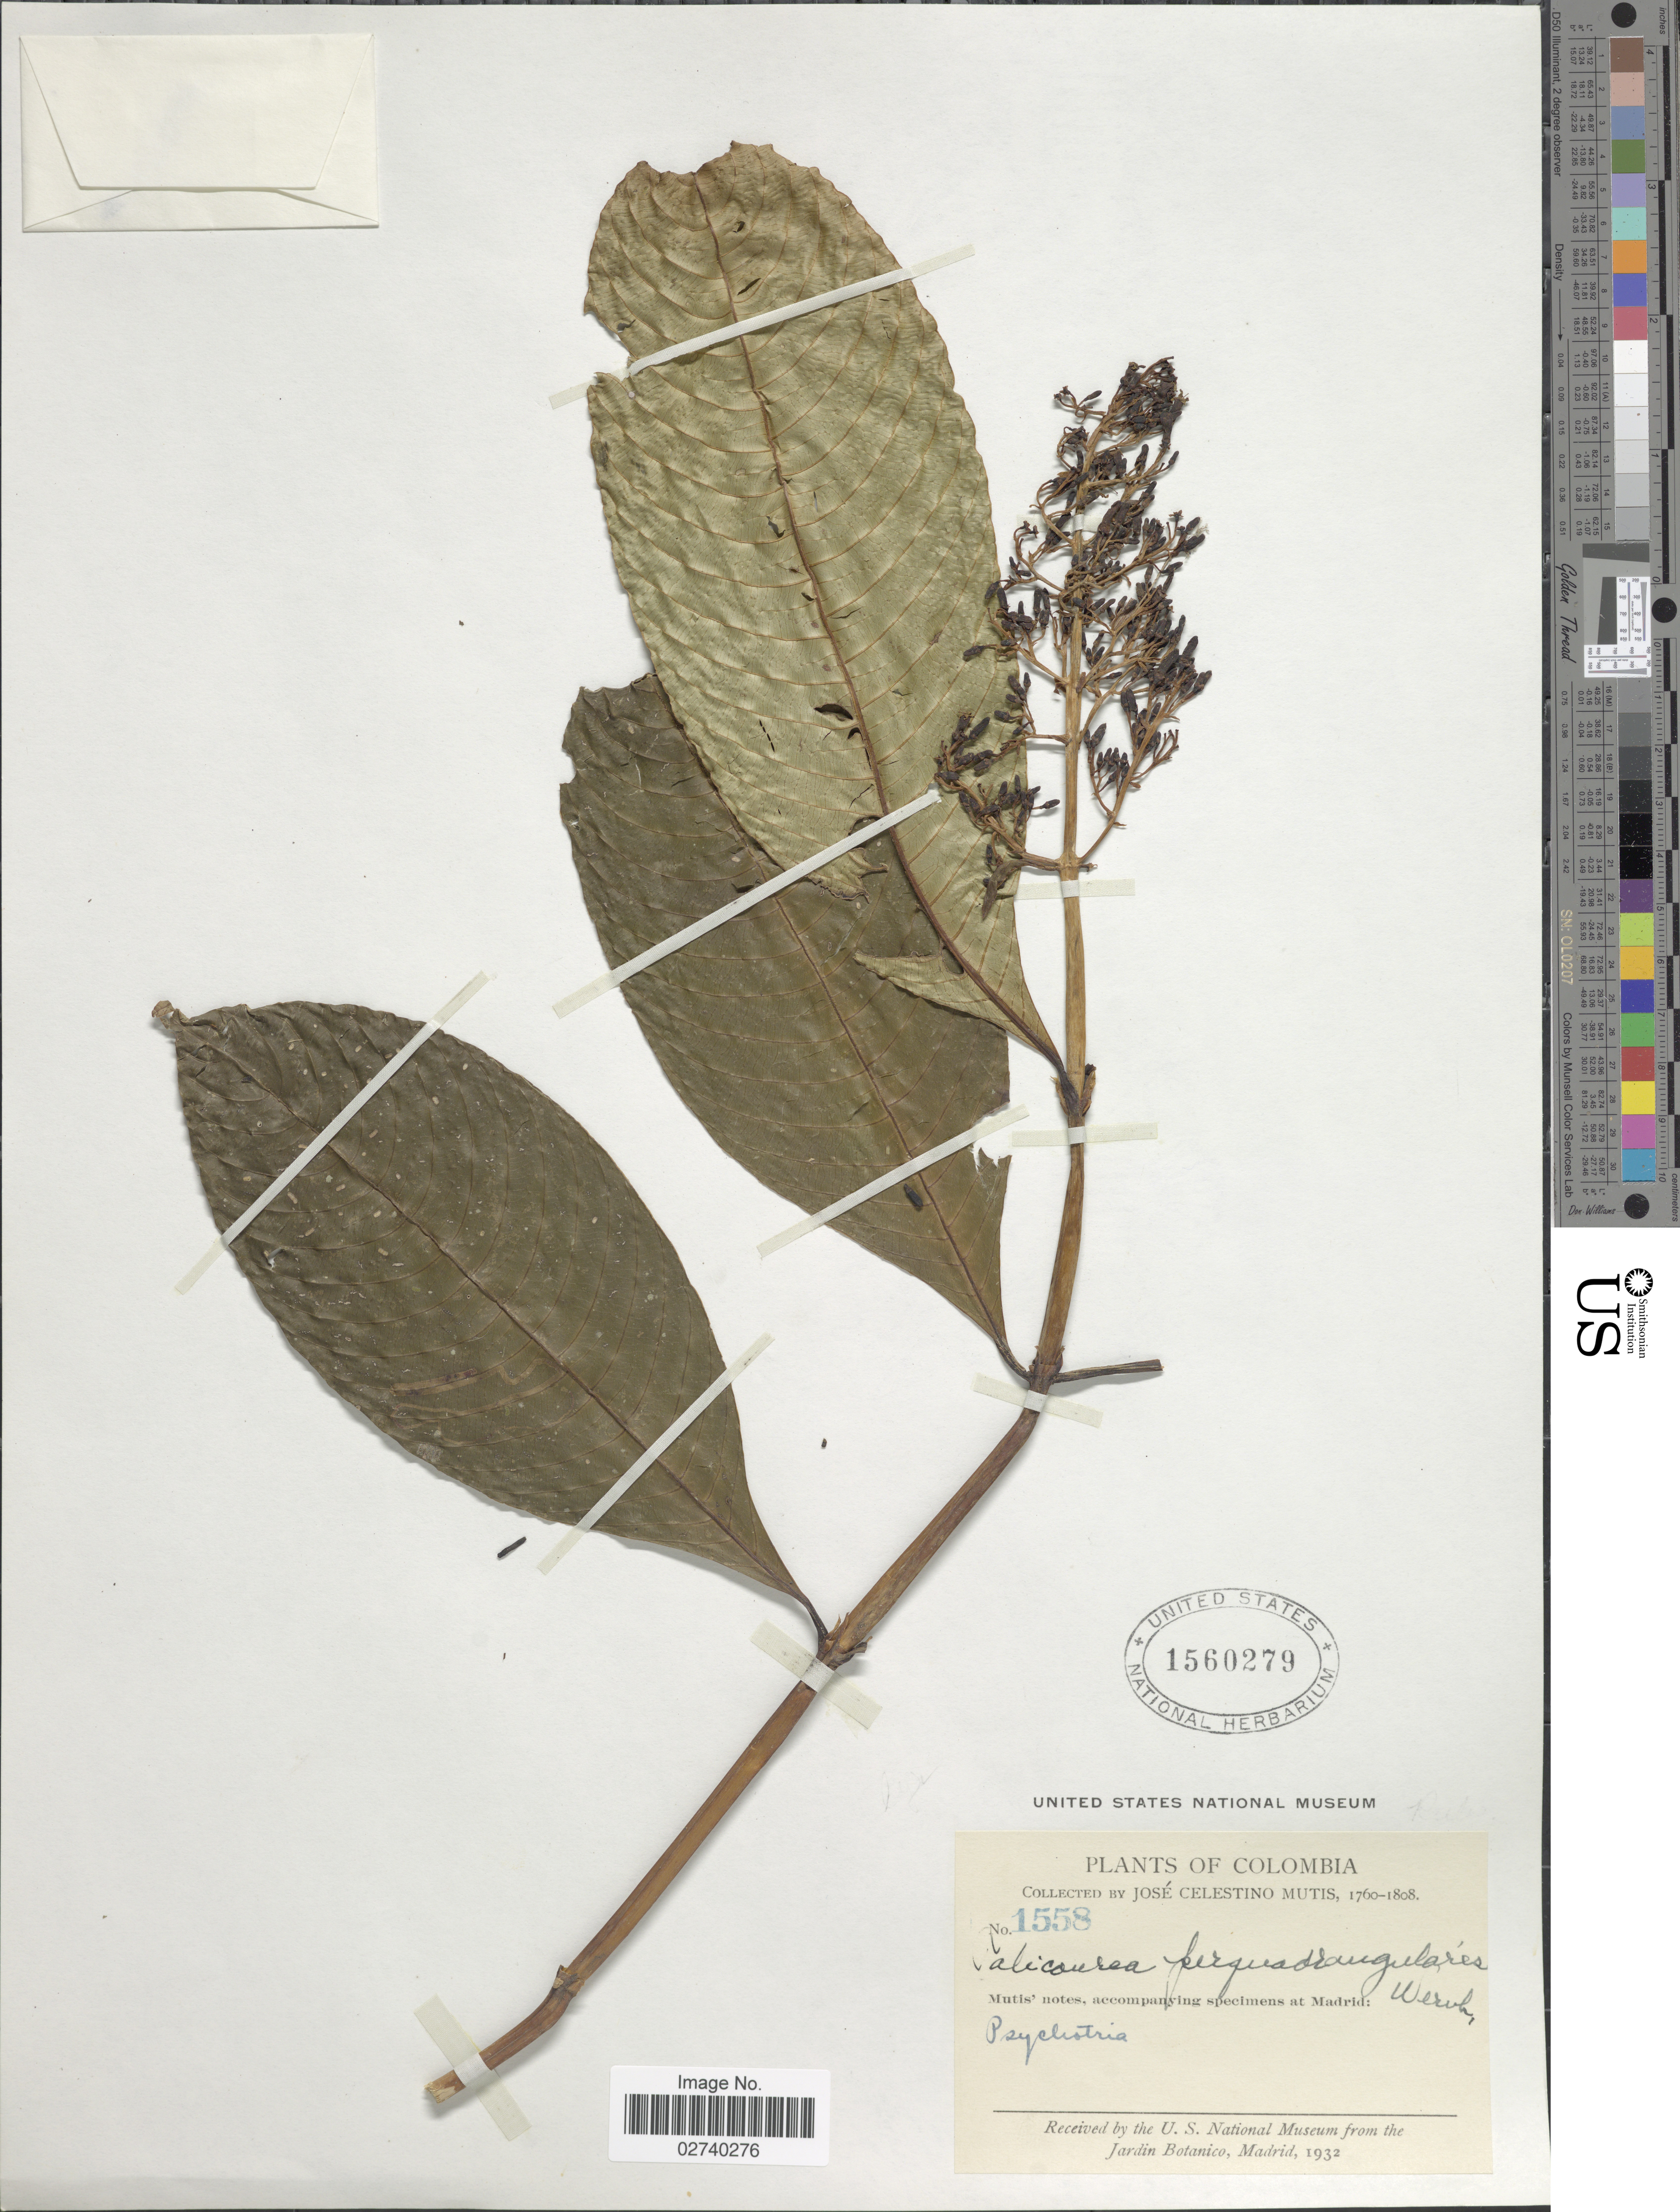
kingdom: Plantae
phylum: Tracheophyta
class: Magnoliopsida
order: Gentianales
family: Rubiaceae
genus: Palicourea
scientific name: Palicourea perquadrangularis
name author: Wernham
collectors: J. C. B. Mutis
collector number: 1558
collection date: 1760/1808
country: Colombia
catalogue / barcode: US 1560279